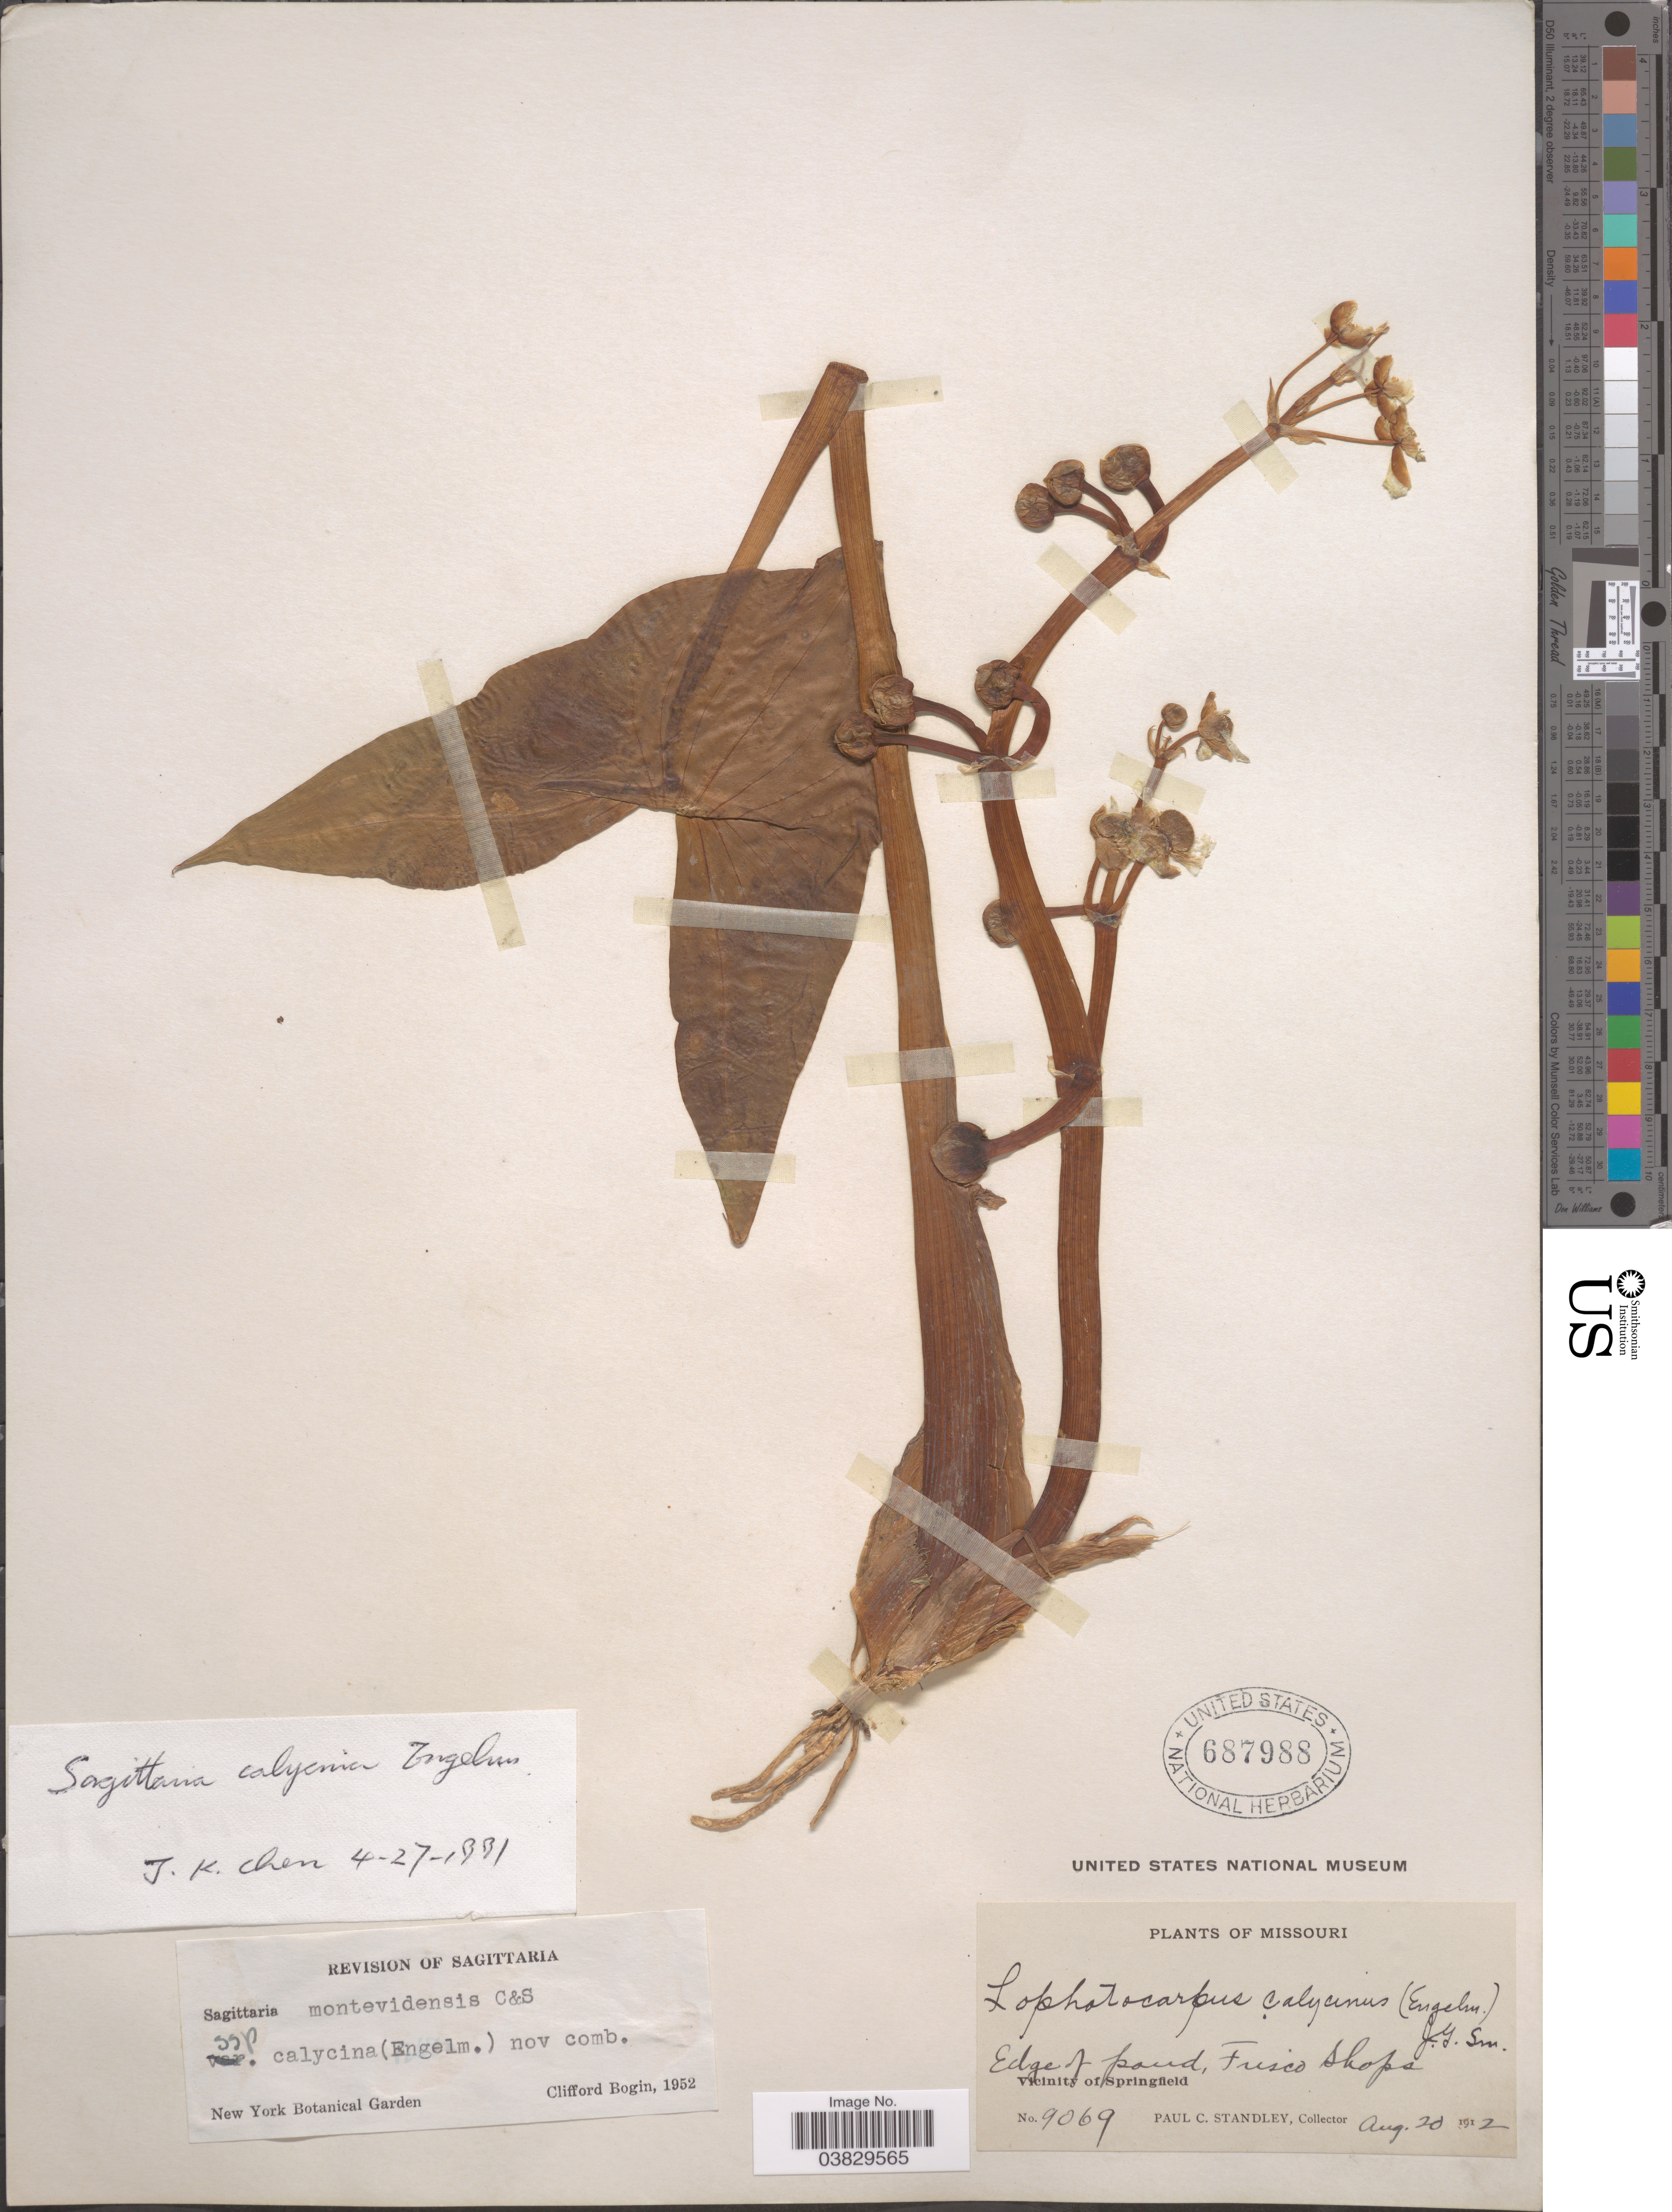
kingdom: Plantae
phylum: Tracheophyta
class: Liliopsida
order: Alismatales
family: Alismataceae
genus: Sagittaria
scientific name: Sagittaria calycina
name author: Engelm.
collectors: P. C. Standley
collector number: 9069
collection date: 1912-08-20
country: United States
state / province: Missouri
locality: Vicinity of Springfield.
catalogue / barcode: US 687988